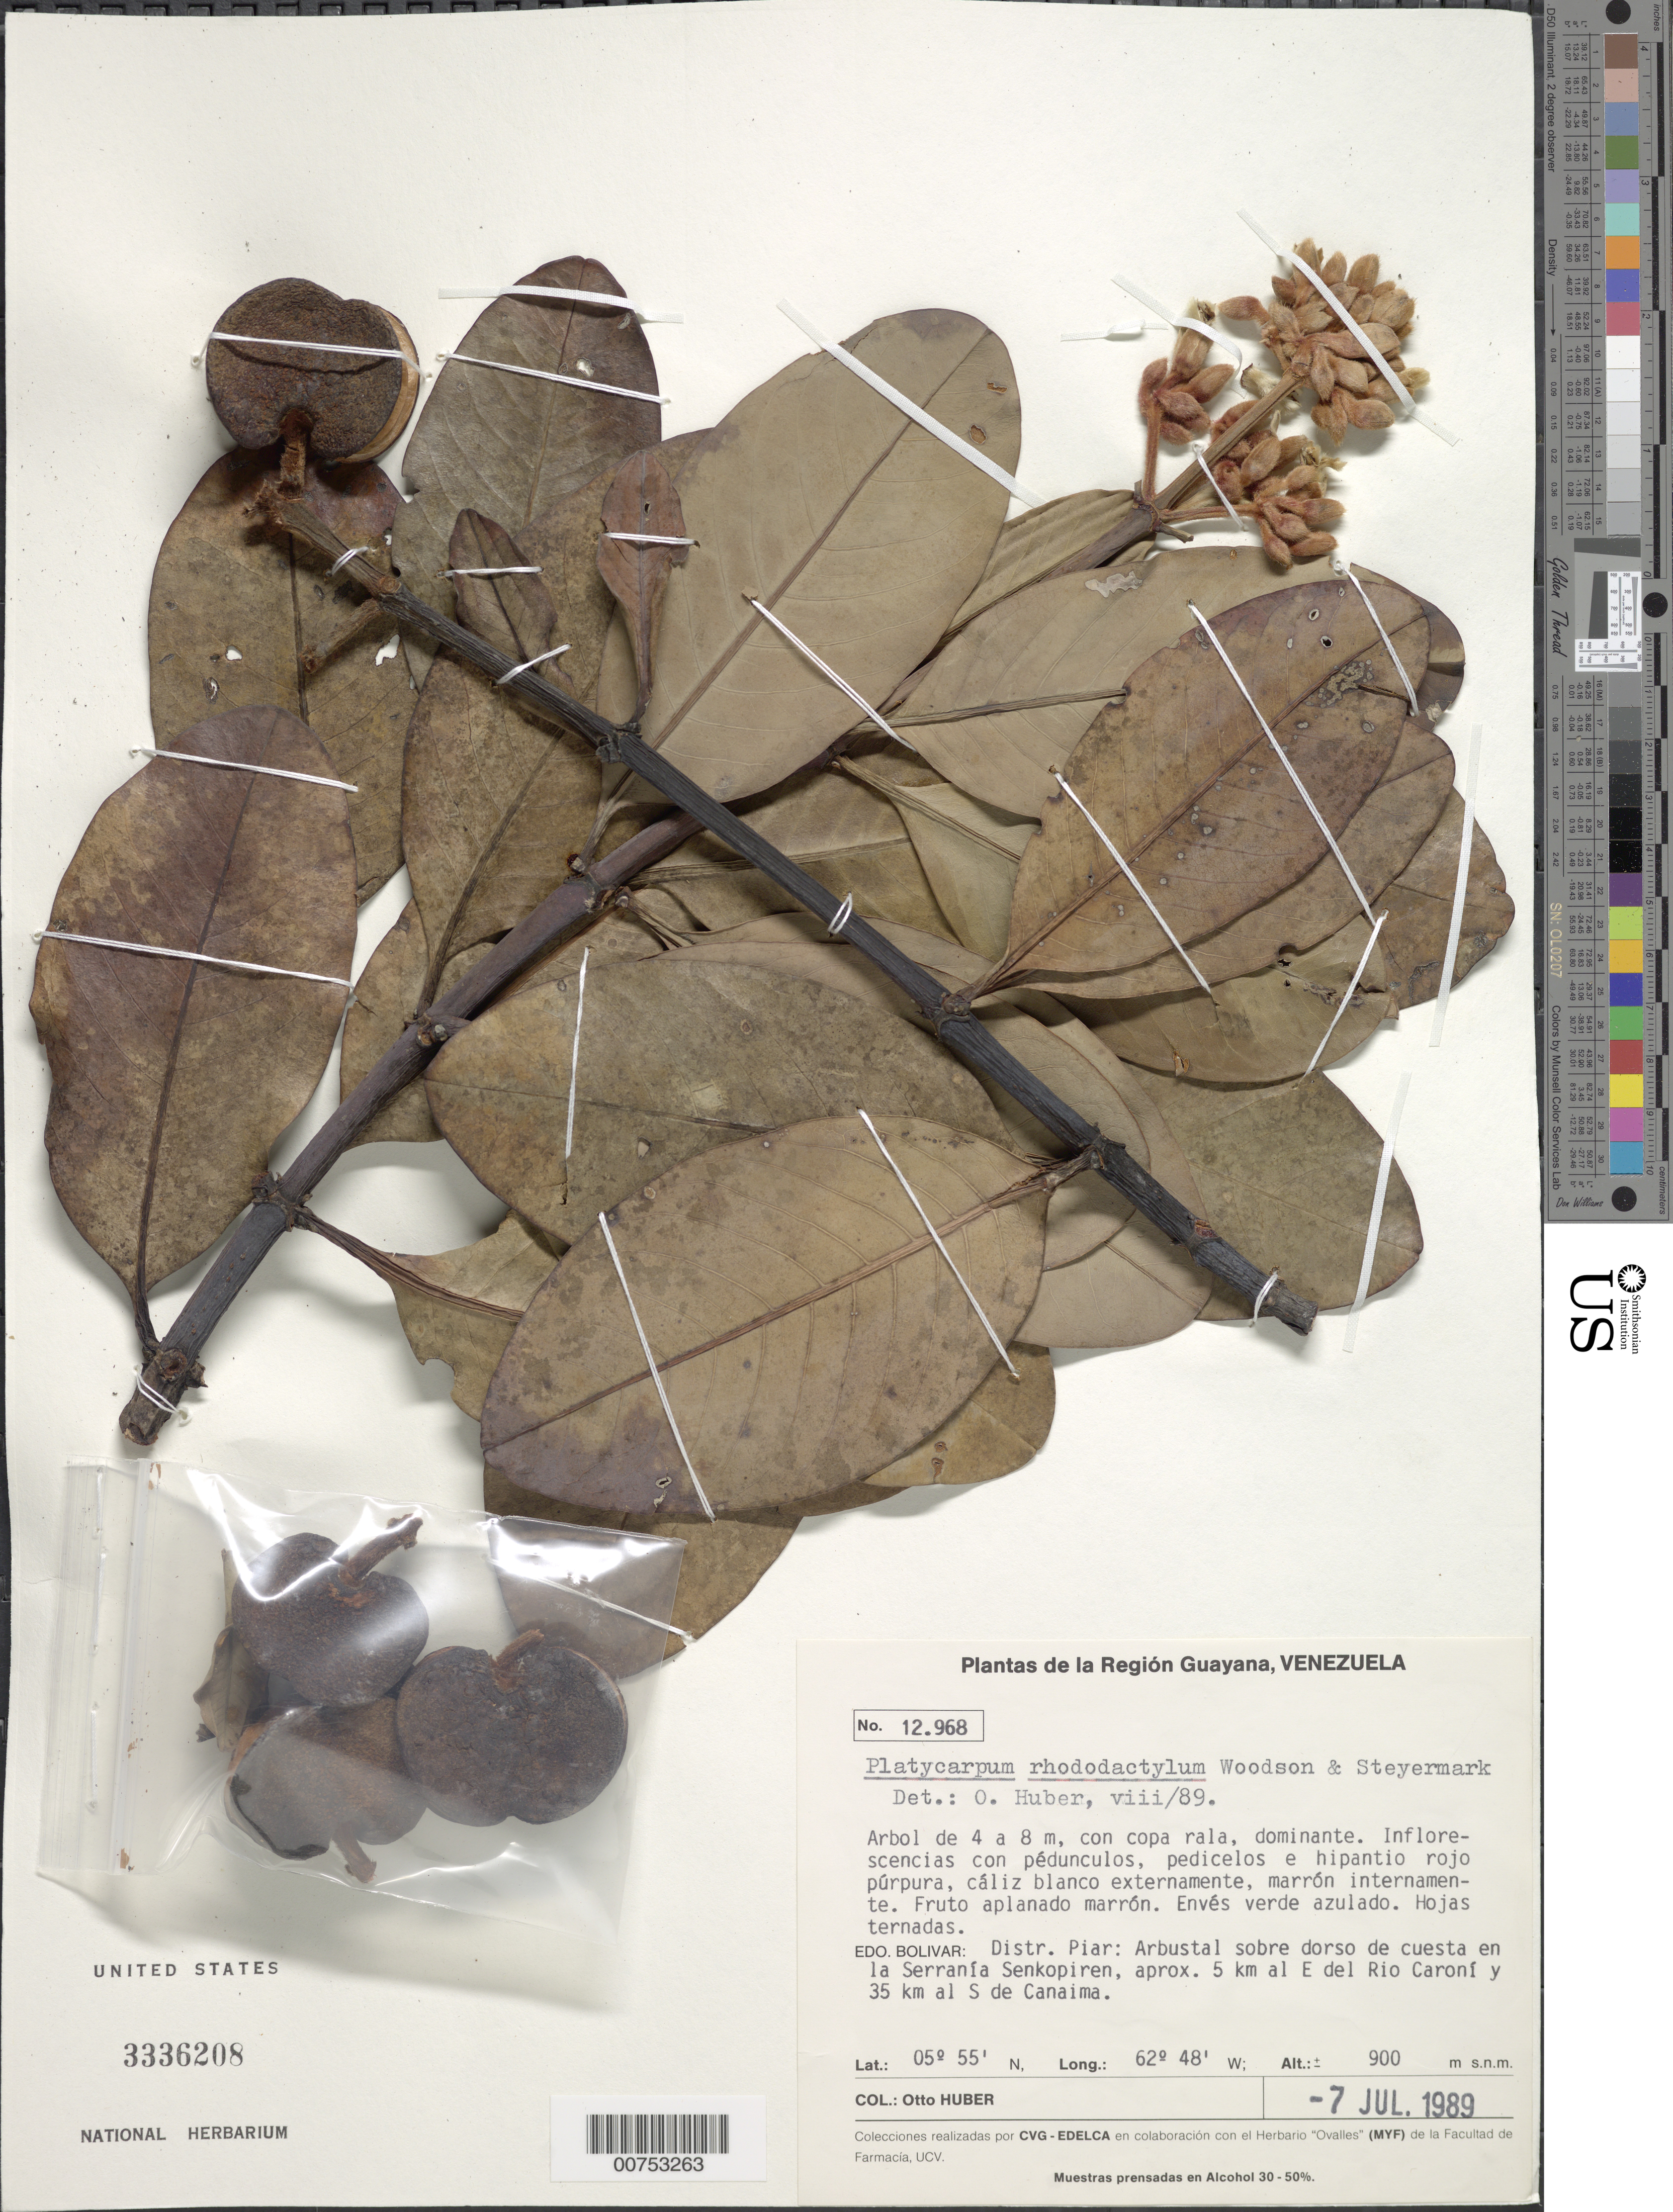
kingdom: Plantae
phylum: Tracheophyta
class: Magnoliopsida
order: Gentianales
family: Rubiaceae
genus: Platycarpum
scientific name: Platycarpum rhododactylum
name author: Woodson & Steyerm.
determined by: Huber, Otto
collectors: O. Huber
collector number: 12968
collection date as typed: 7-Jul-89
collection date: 1989-07-07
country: Venezuela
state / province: Bolívar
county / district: Piar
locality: Serranía Senkopiren, aprox 5 km al E del Río Caroní y 35 km al Se de Canaima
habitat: Arbustal sobre dorso de cuesta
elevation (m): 900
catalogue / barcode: US 3336208